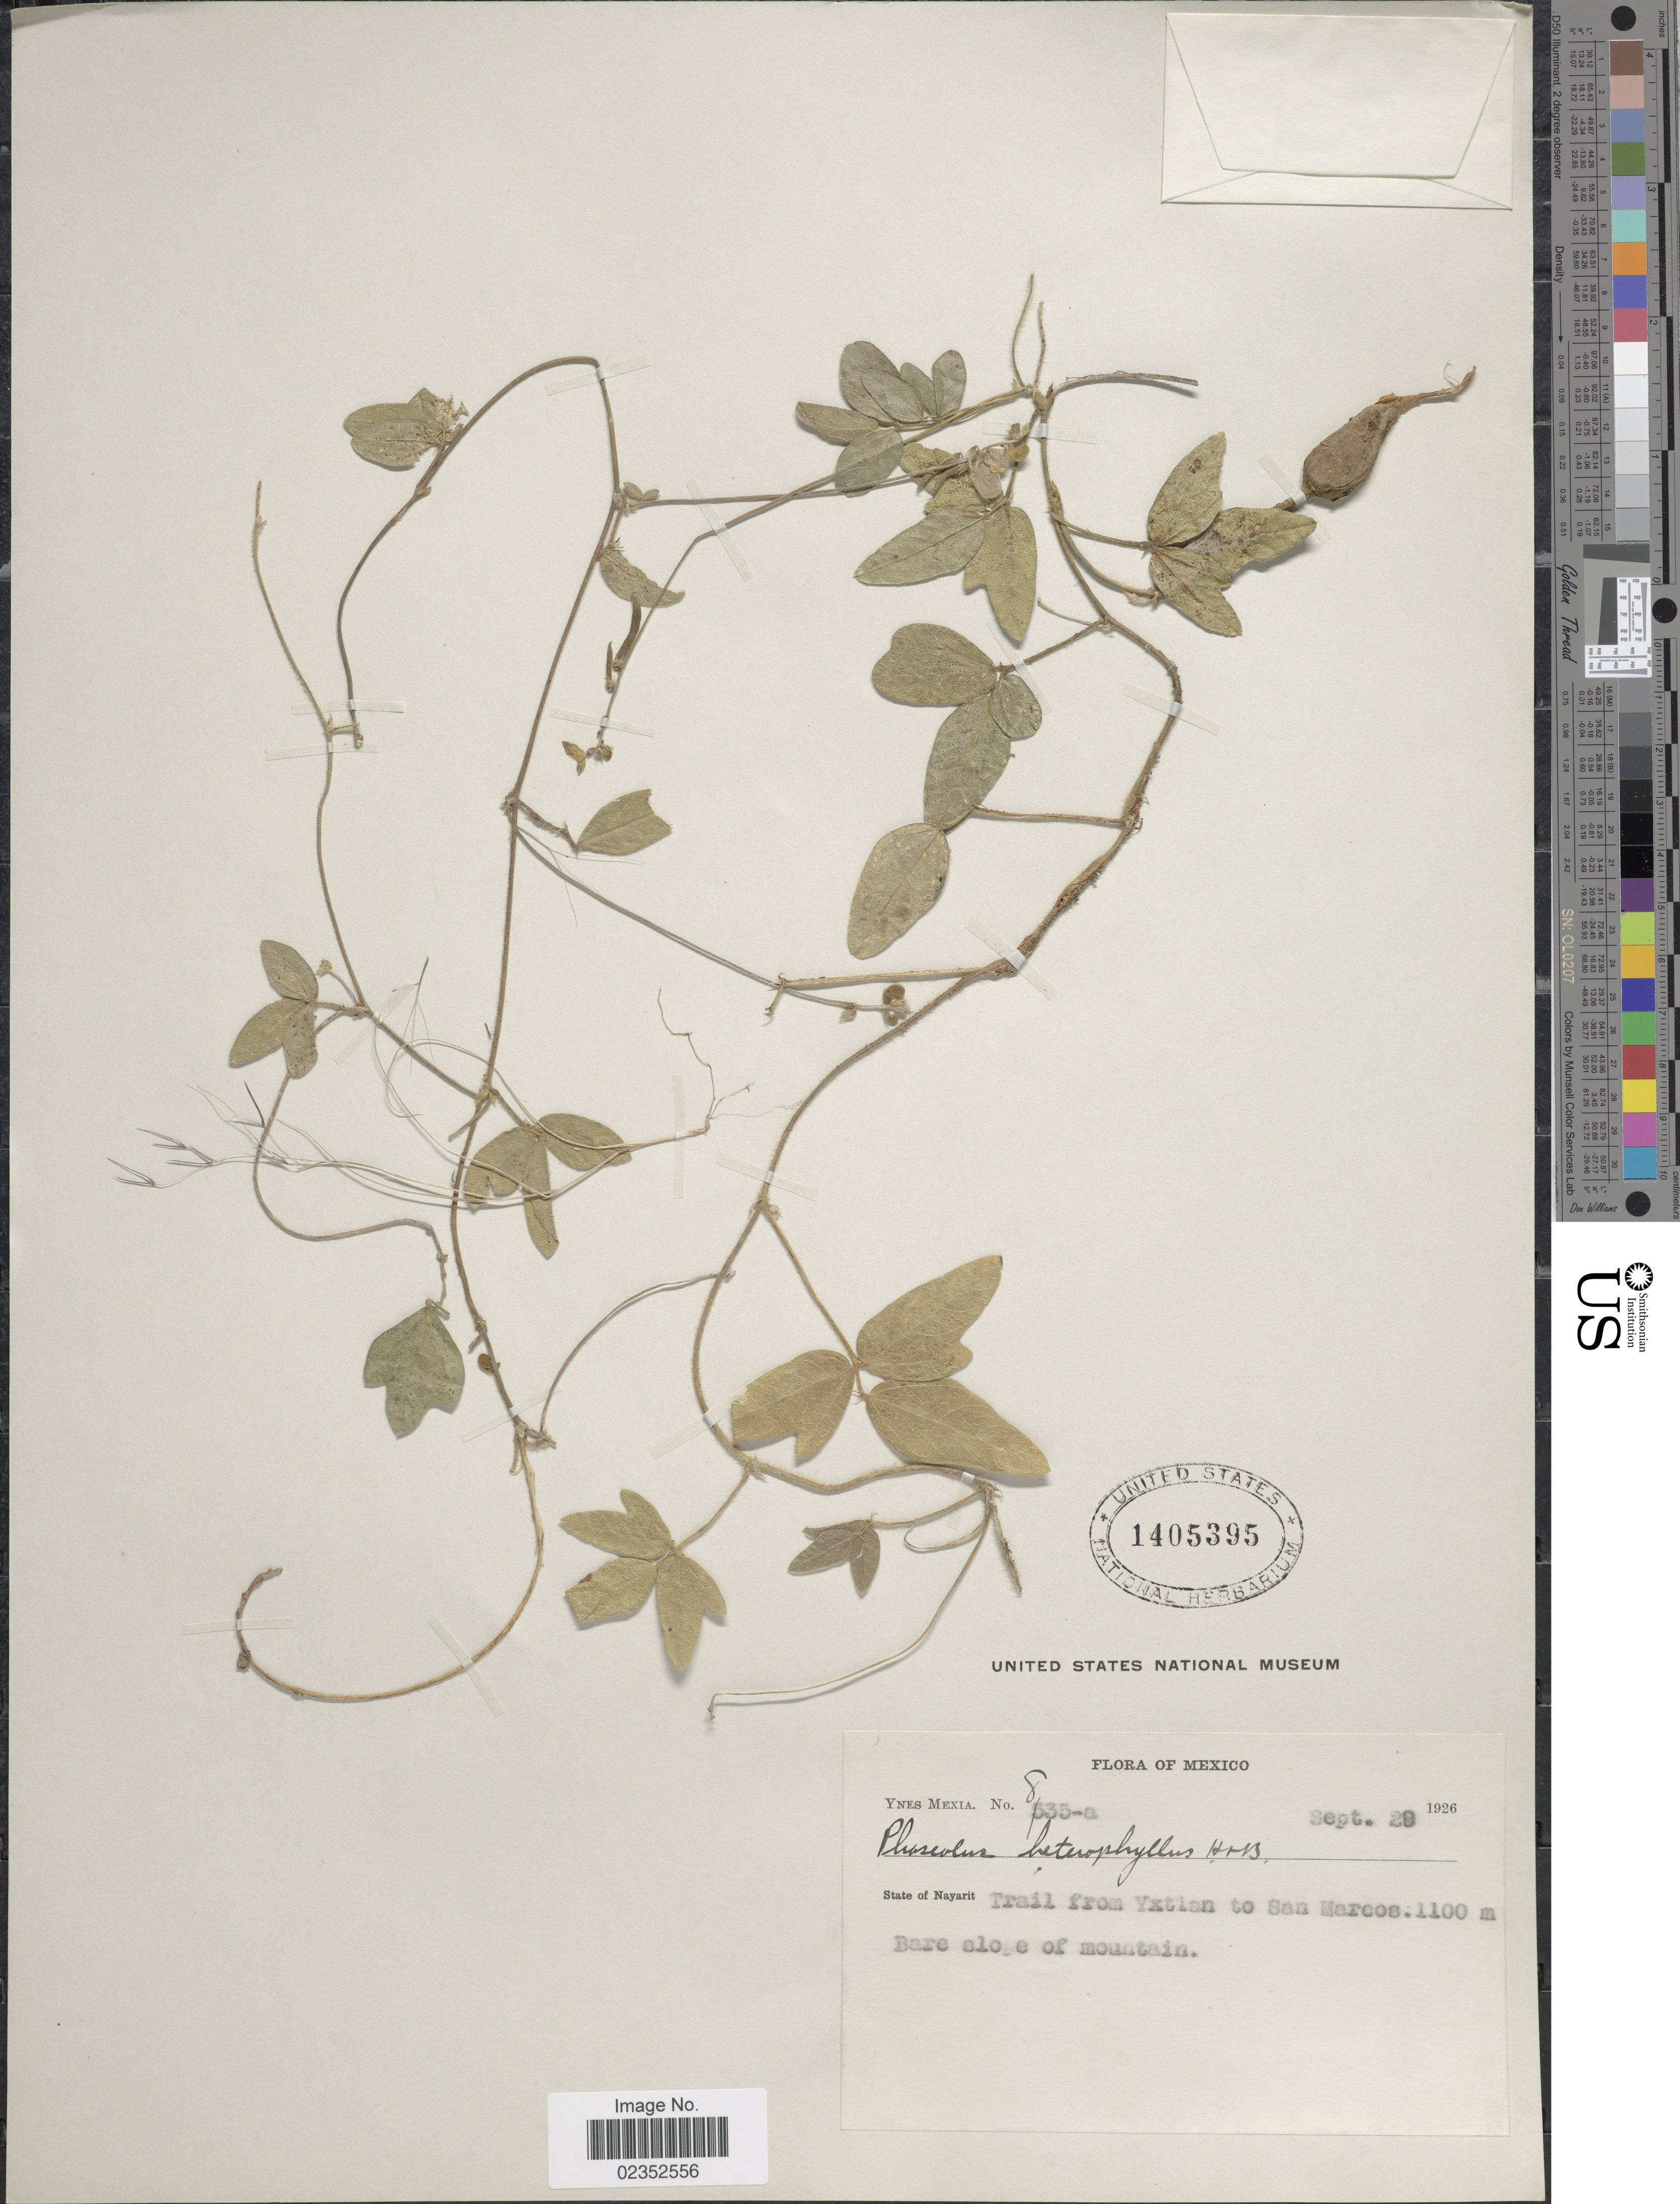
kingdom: Plantae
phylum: Tracheophyta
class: Magnoliopsida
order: Fabales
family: Fabaceae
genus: Macroptilium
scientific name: Macroptilium gibbosifolium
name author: (Ortega) A. Delgado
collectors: Y. Mexia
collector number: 835-a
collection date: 1926-09-28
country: Mexico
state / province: Nayarit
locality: Trail from Yxtian to San Marcos, bare slope of mountain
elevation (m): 1100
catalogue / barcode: US 1405395